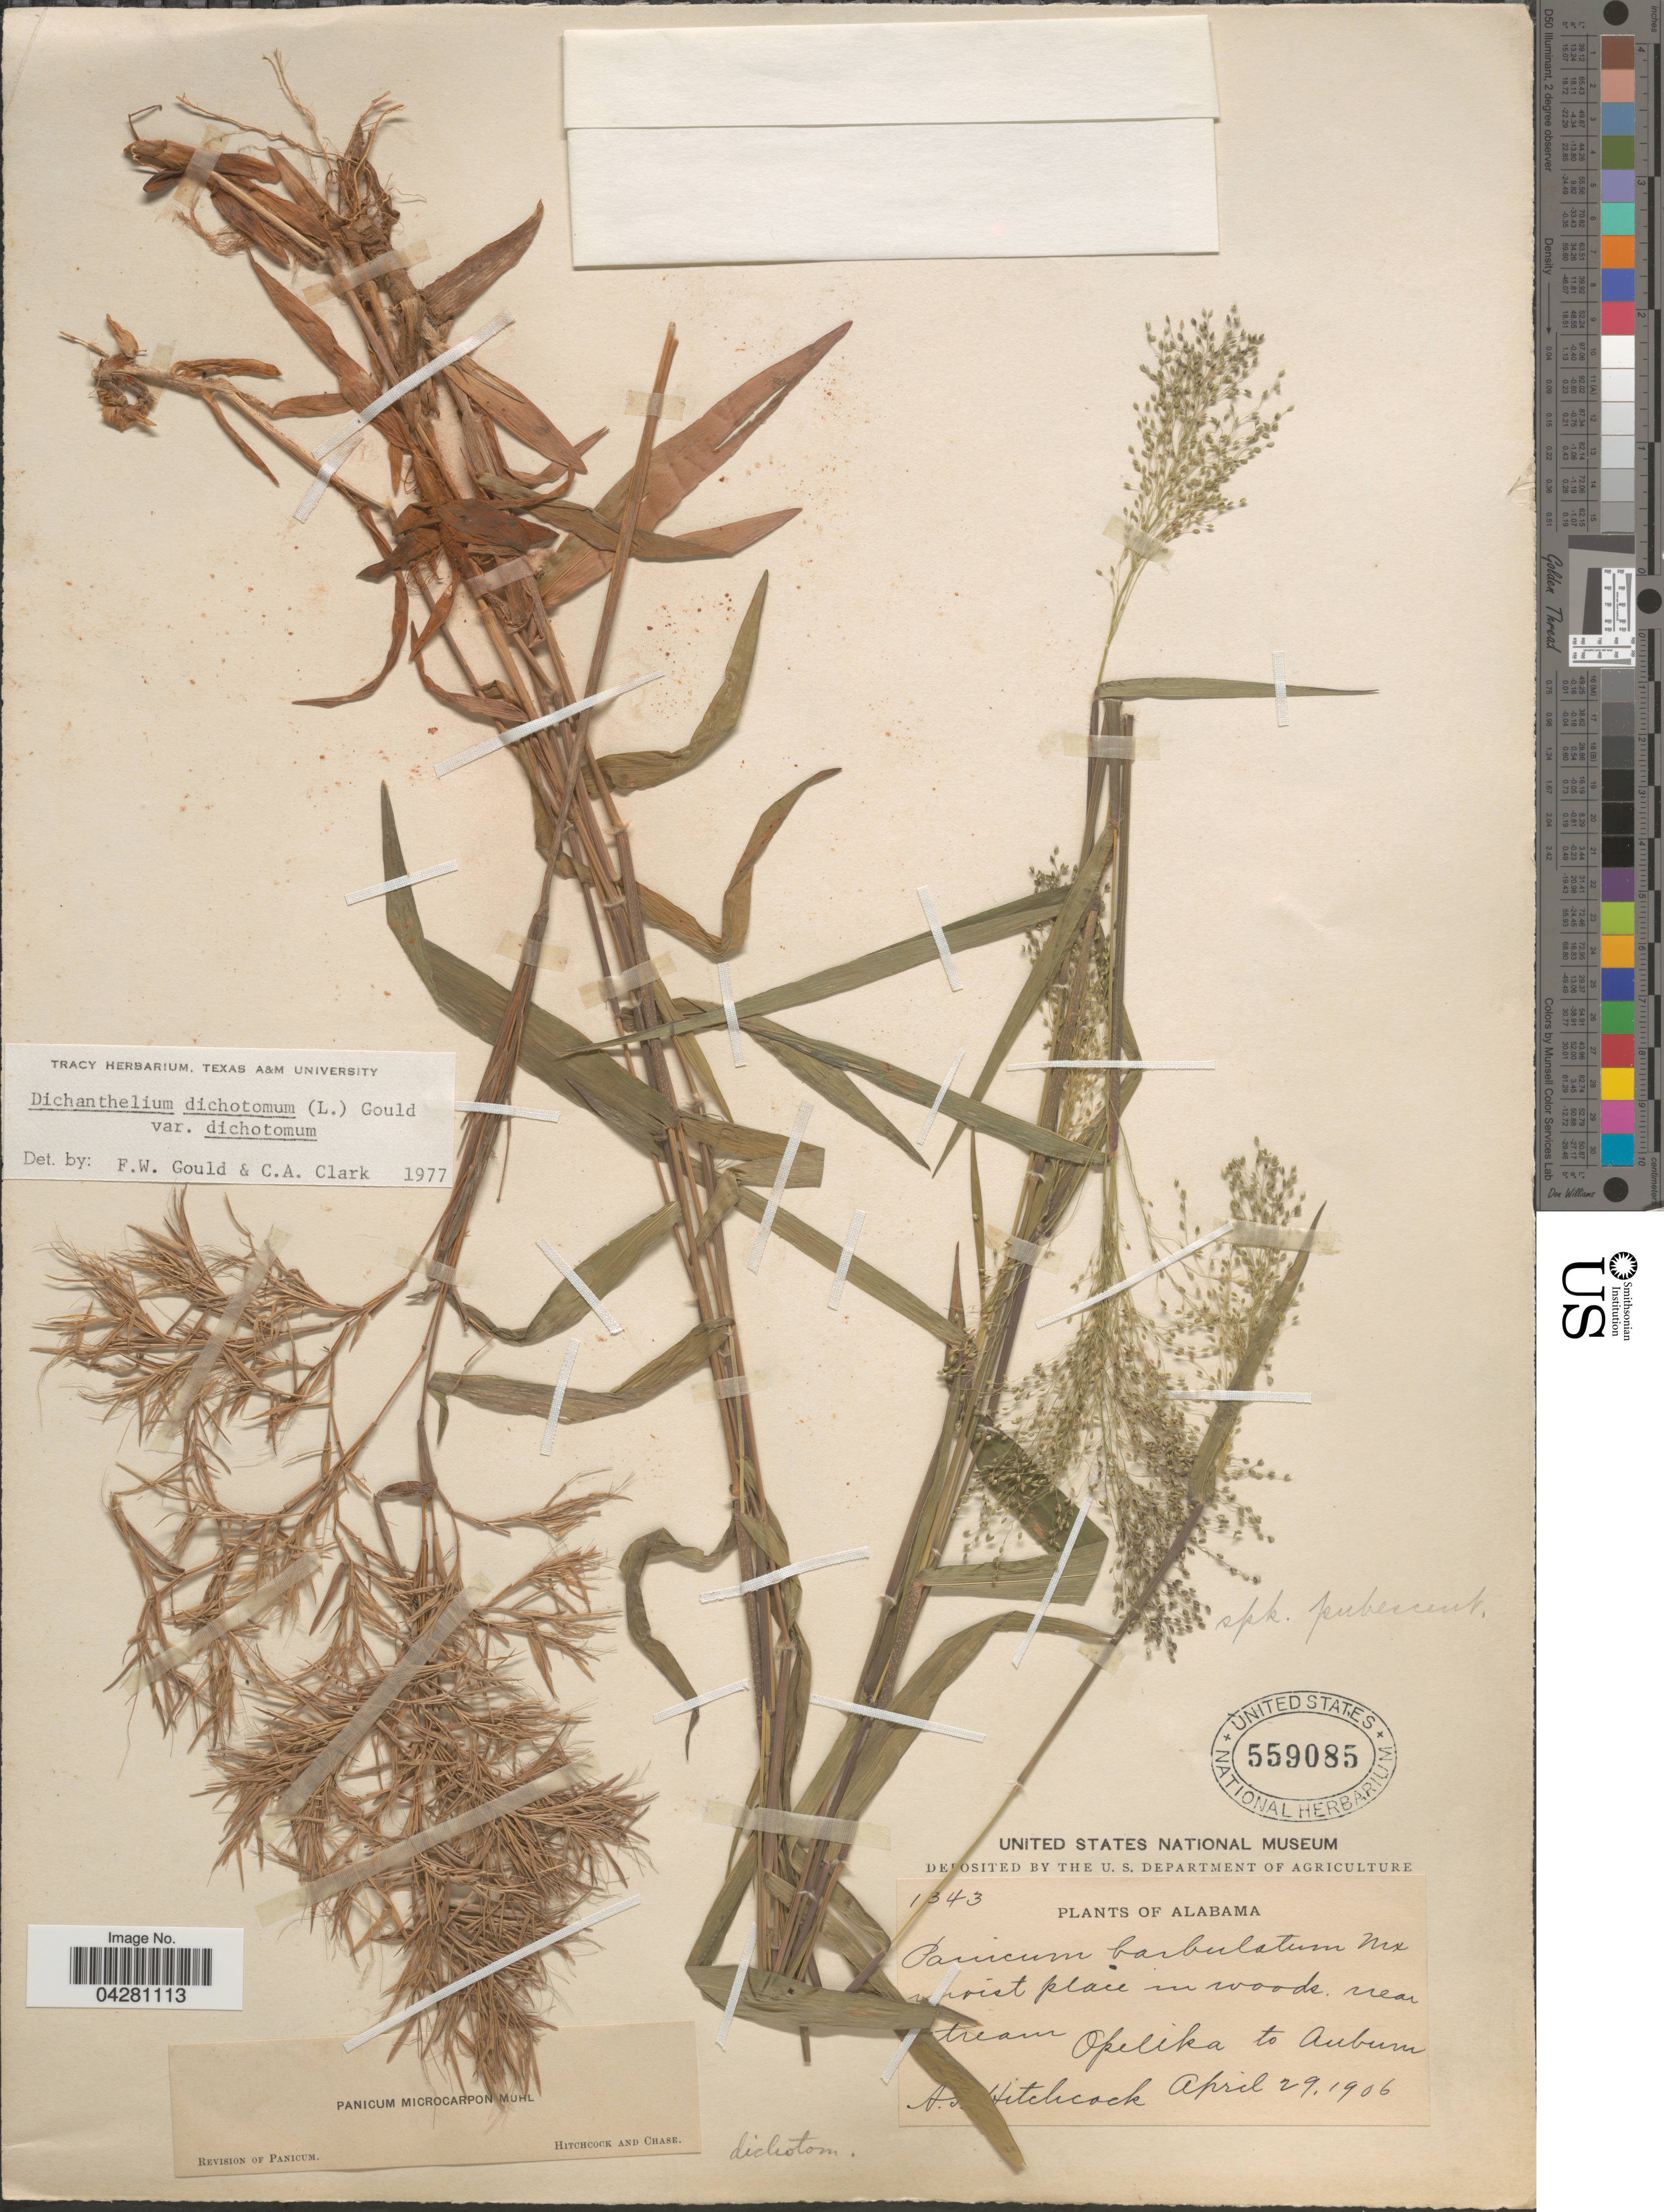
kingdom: Plantae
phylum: Tracheophyta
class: Liliopsida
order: Poales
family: Poaceae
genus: Dichanthelium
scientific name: Dichanthelium dichotomum var. dichotomum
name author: (L.) Gould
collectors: A. S. Hitchcock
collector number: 1343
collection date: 1906-04-29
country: United States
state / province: Alabama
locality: Opelika to Auburn.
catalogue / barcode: US 559085